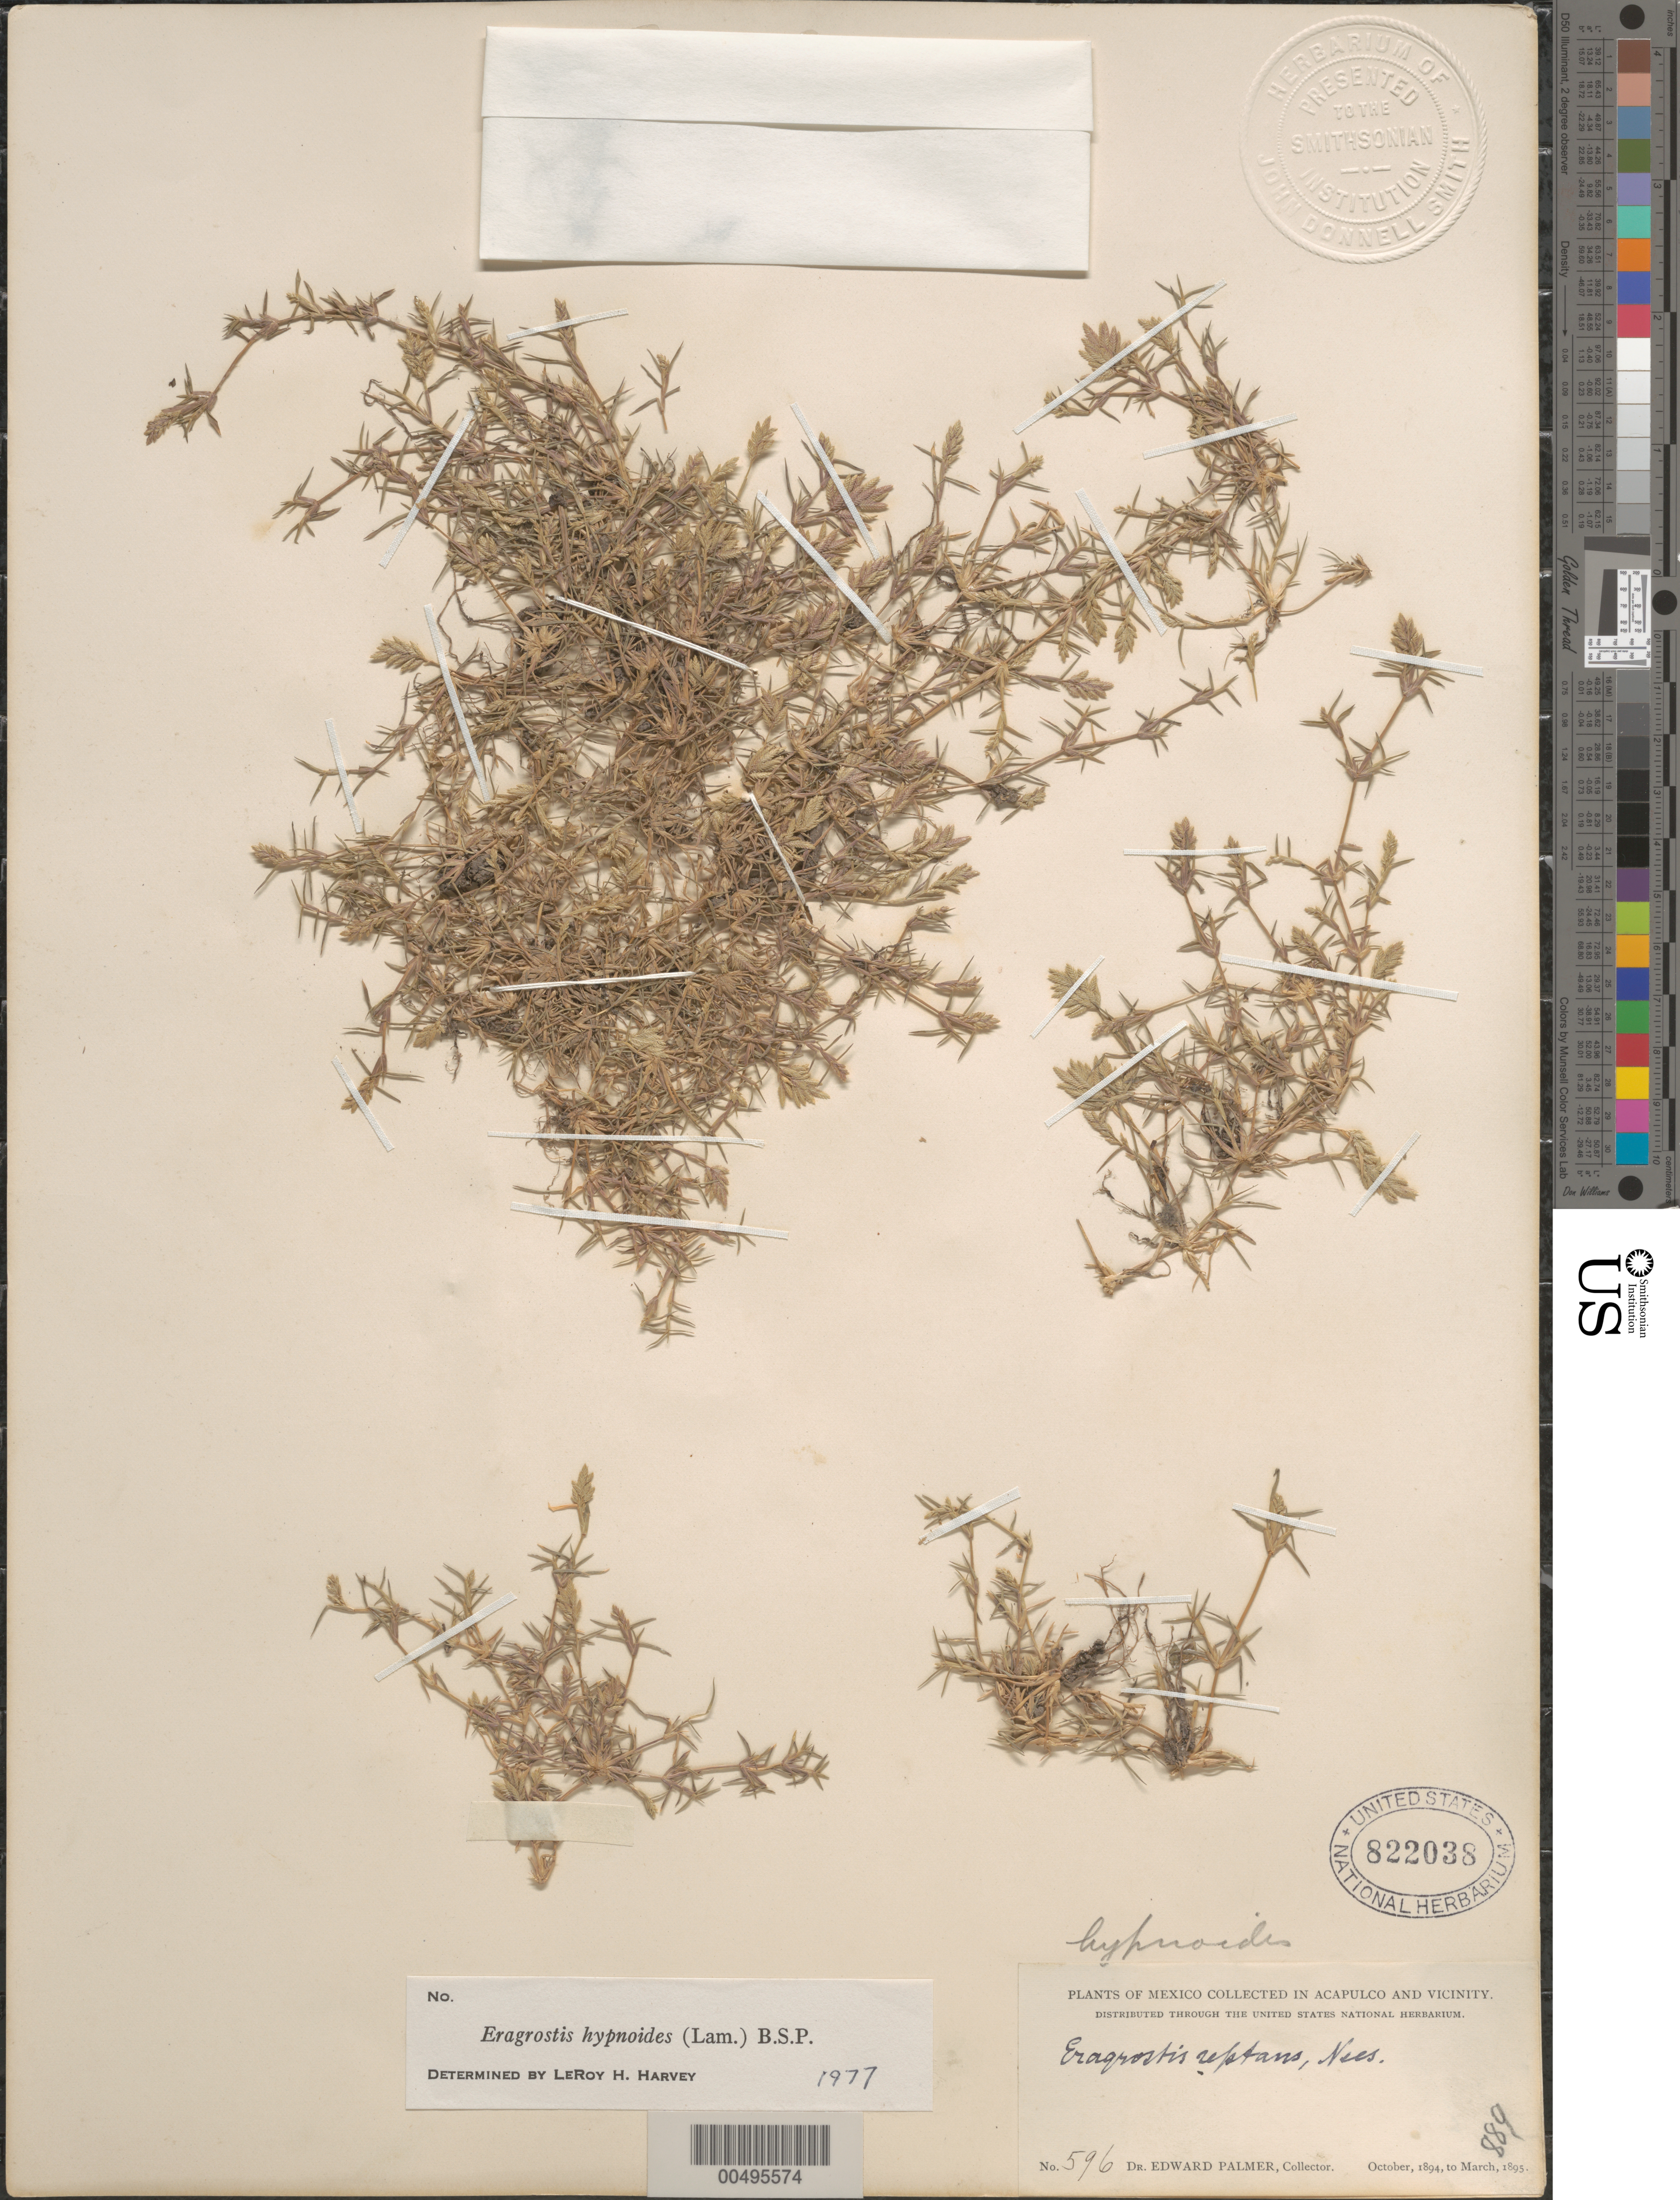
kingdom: Plantae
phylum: Tracheophyta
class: Liliopsida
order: Poales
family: Poaceae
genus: Eragrostis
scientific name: Eragrostis hypnoides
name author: (Lam.) Britton, Stearns & Poggenb.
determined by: Harvey, L. H.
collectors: E. Palmer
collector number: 596 / 889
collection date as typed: Oct 1894 to Mar 1895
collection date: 1894-10/1895-03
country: Mexico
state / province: Guerrero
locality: Acapulco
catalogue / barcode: US 822038